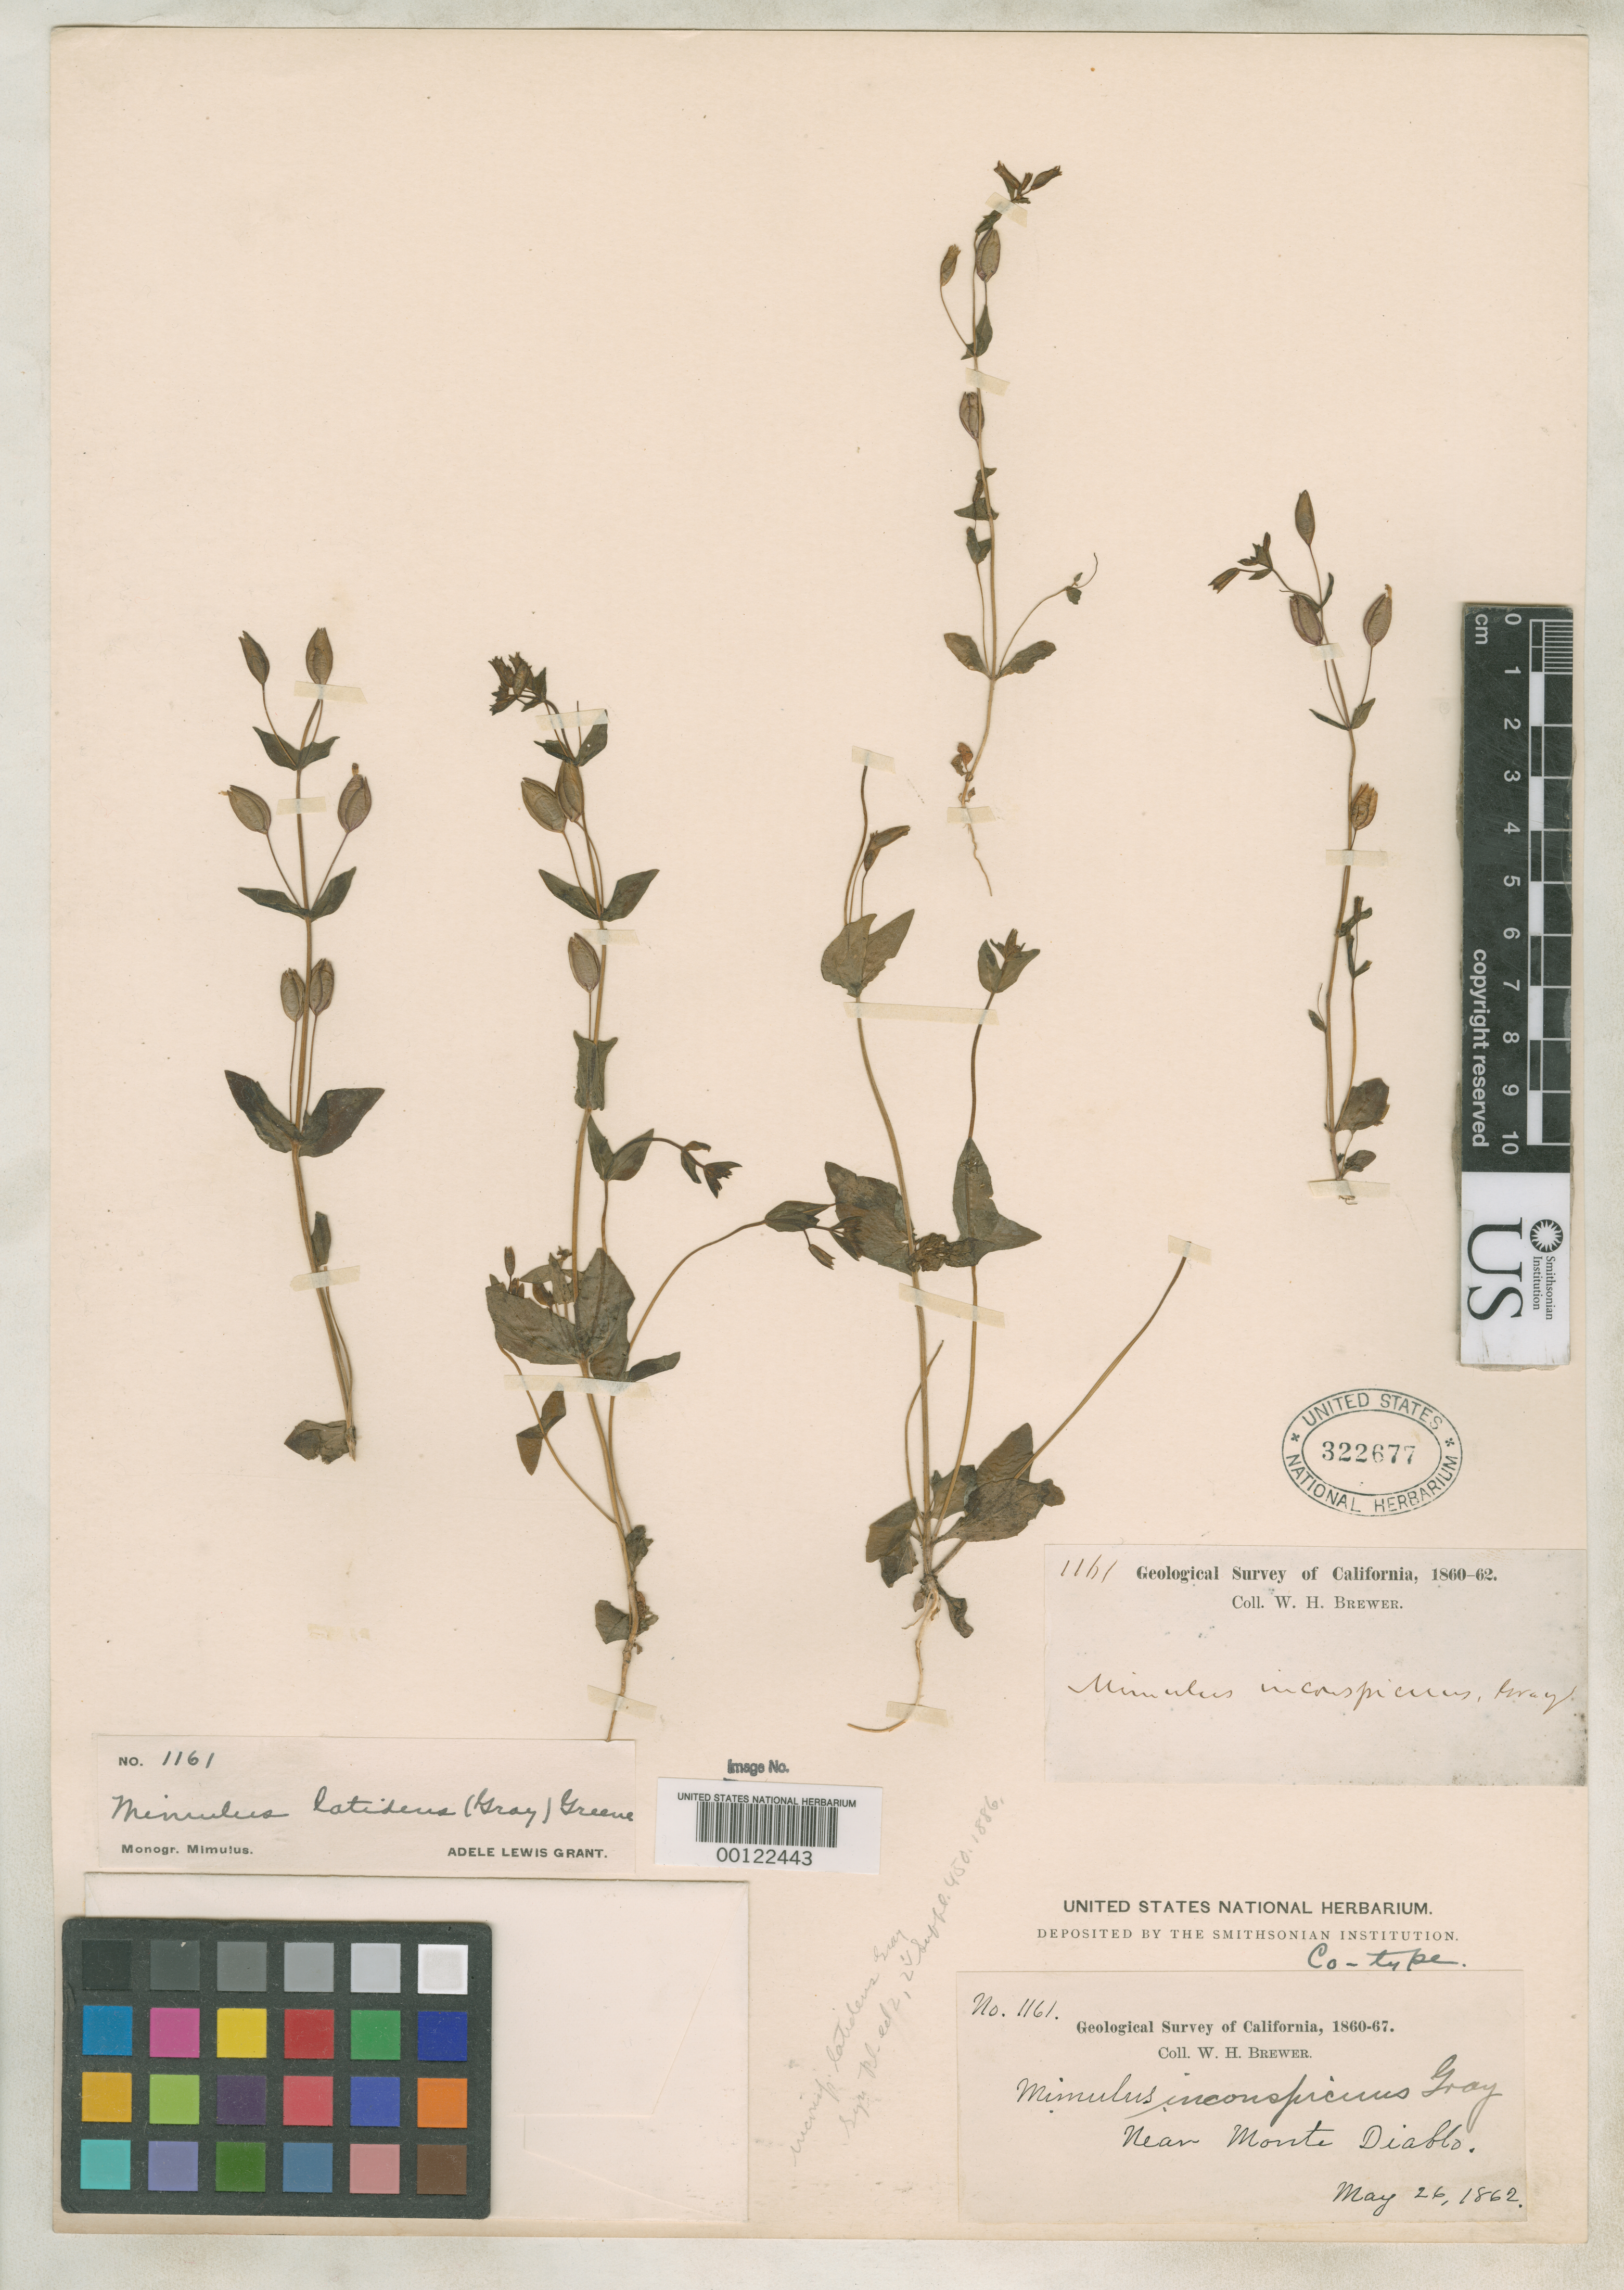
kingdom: Plantae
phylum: Tracheophyta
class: Magnoliopsida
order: Lamiales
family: Phrymaceae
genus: Mimulus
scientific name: Mimulus inconspicuus var. latidens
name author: A. Gray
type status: Isosyntype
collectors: W. H. Brewer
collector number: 1161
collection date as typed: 26 May 1862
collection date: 1862-05-26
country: United States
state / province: California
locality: Monte Diabolo.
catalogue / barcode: US 322677